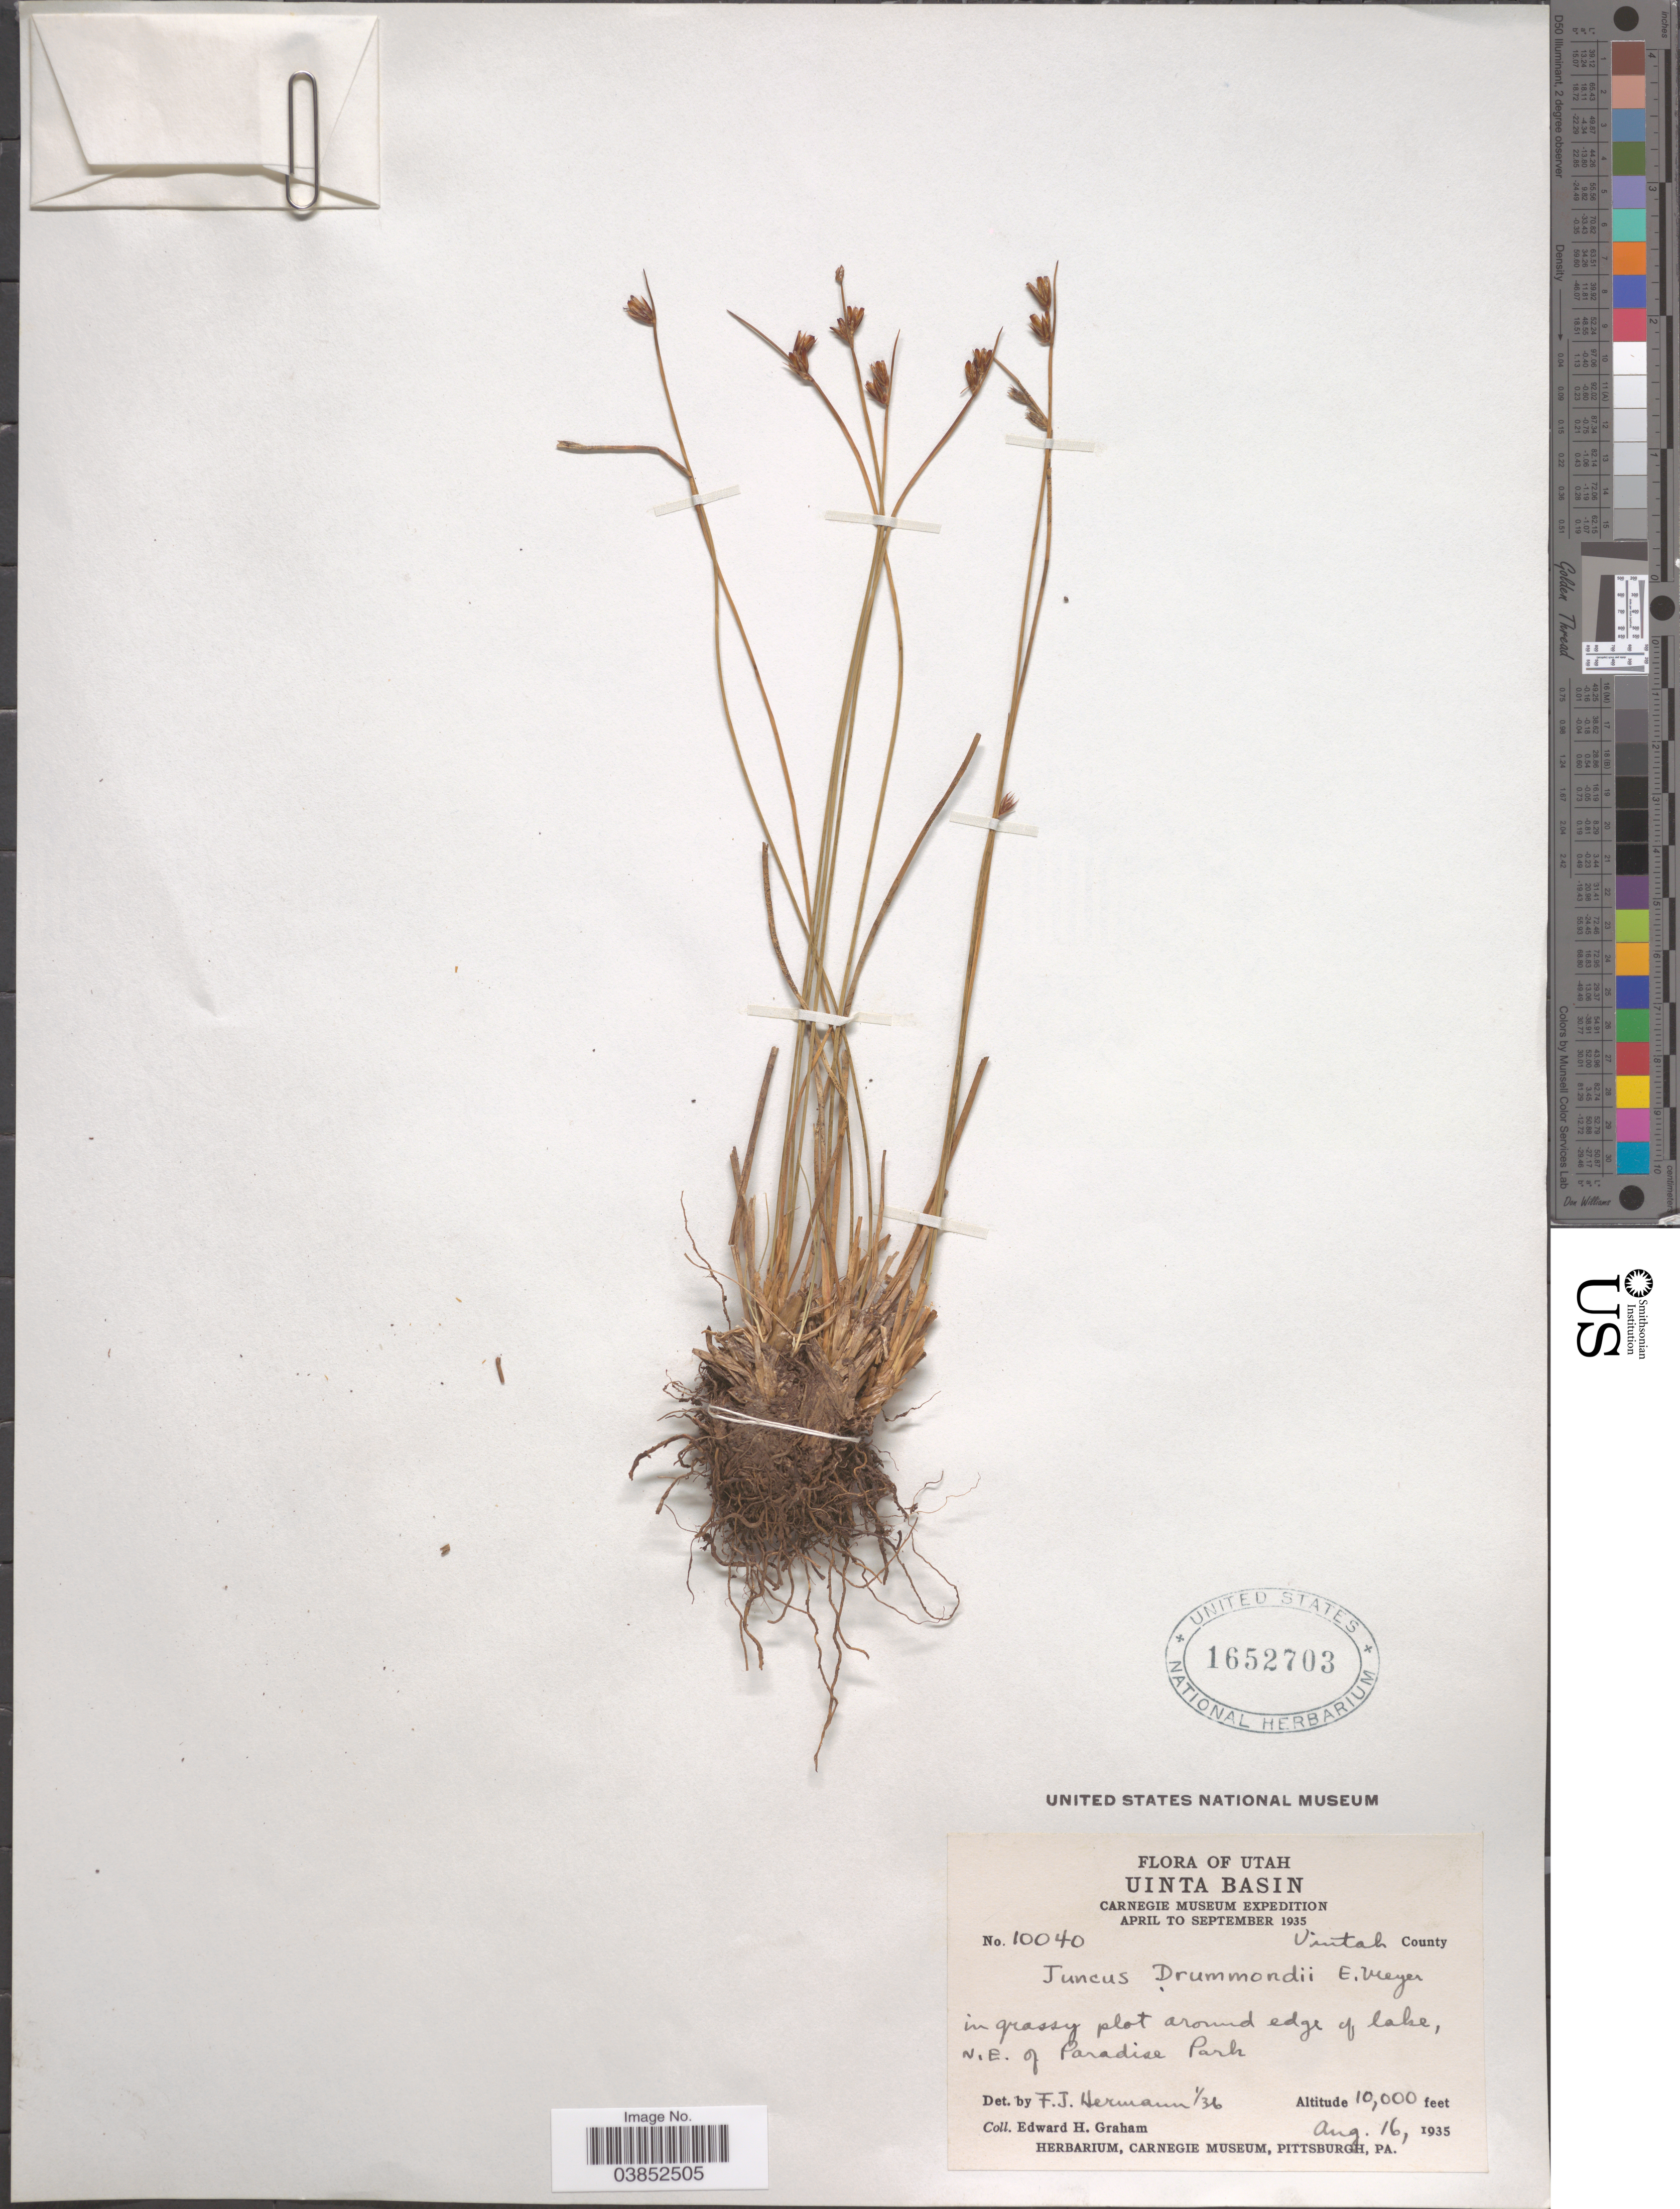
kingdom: Plantae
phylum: Tracheophyta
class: Liliopsida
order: Poales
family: Juncaceae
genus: Juncus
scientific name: Juncus drummondii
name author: E. Mey.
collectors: E. H. Graham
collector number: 10040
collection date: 1935-08-16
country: United States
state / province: Utah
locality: Uinta Basin. Uintah County. N.E. of Paradise Park.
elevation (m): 3048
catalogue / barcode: US 1652703